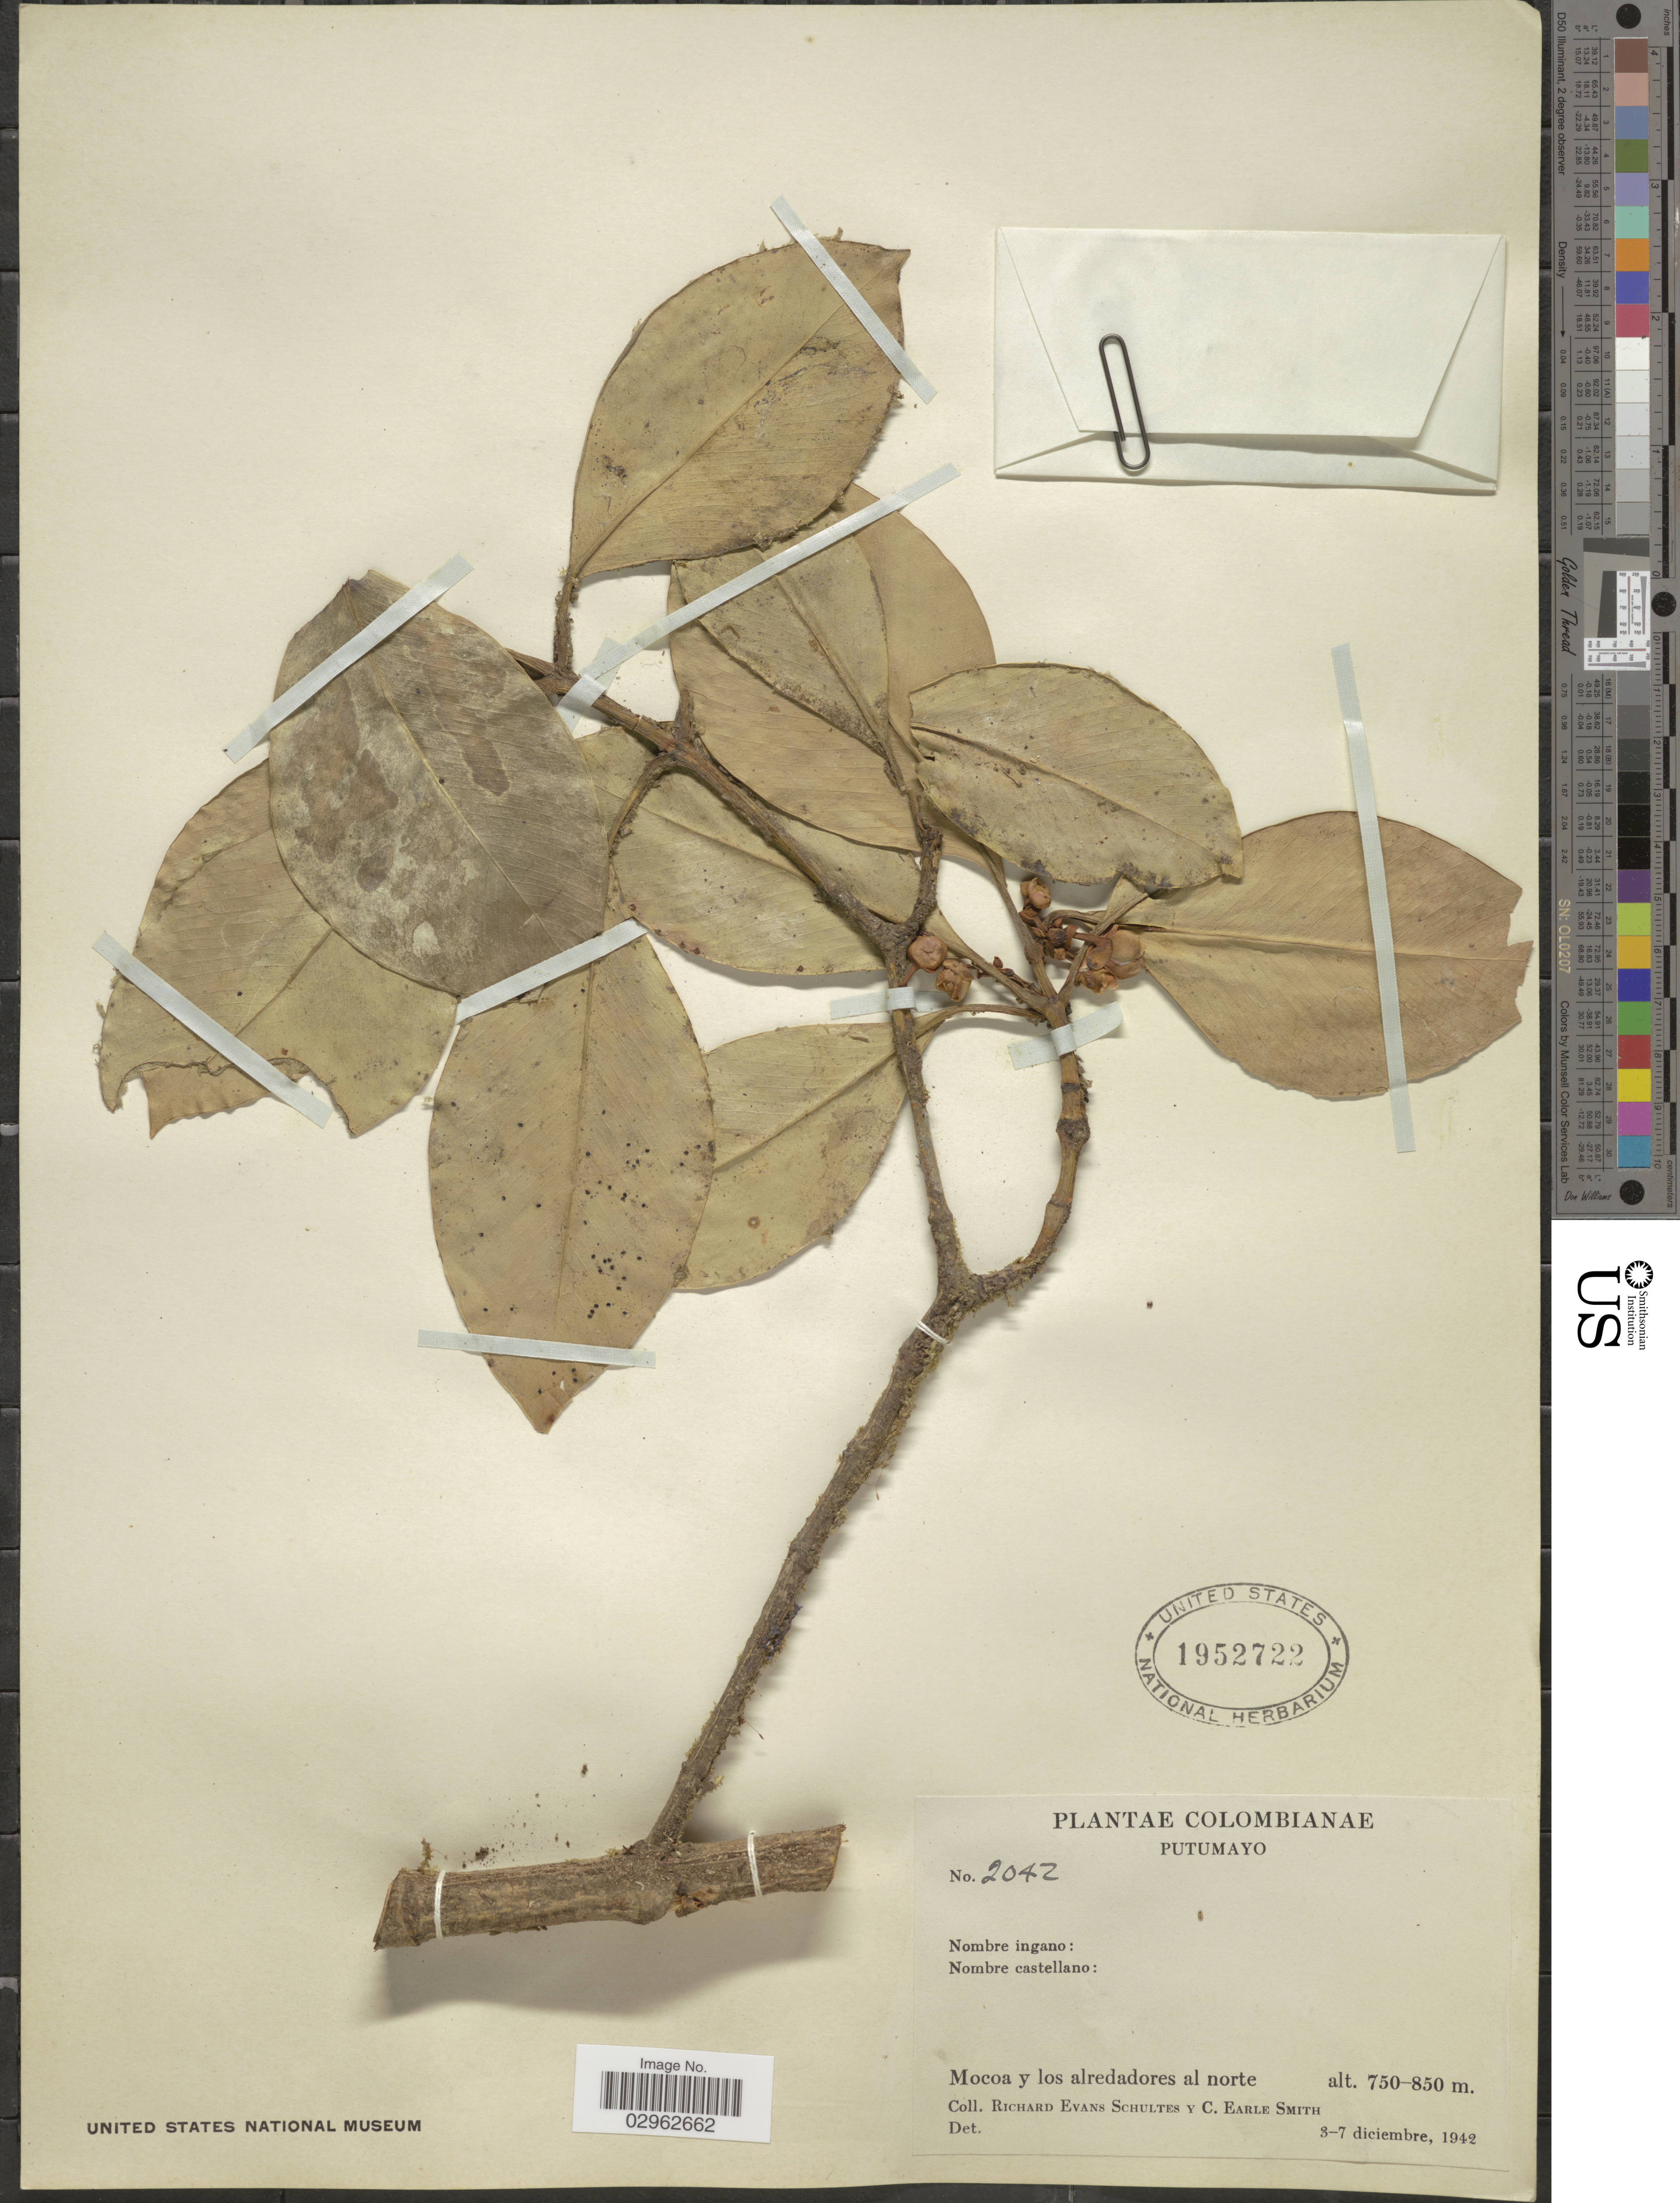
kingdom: Plantae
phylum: Tracheophyta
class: Magnoliopsida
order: Malpighiales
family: Clusiaceae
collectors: R. E. Schultes & C. E. Smith Jr.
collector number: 2042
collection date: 1942-12-03/1942-12-07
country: Colombia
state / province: Putumayo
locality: Mocoa y los alredadores al norte.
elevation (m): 750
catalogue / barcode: US 1952722